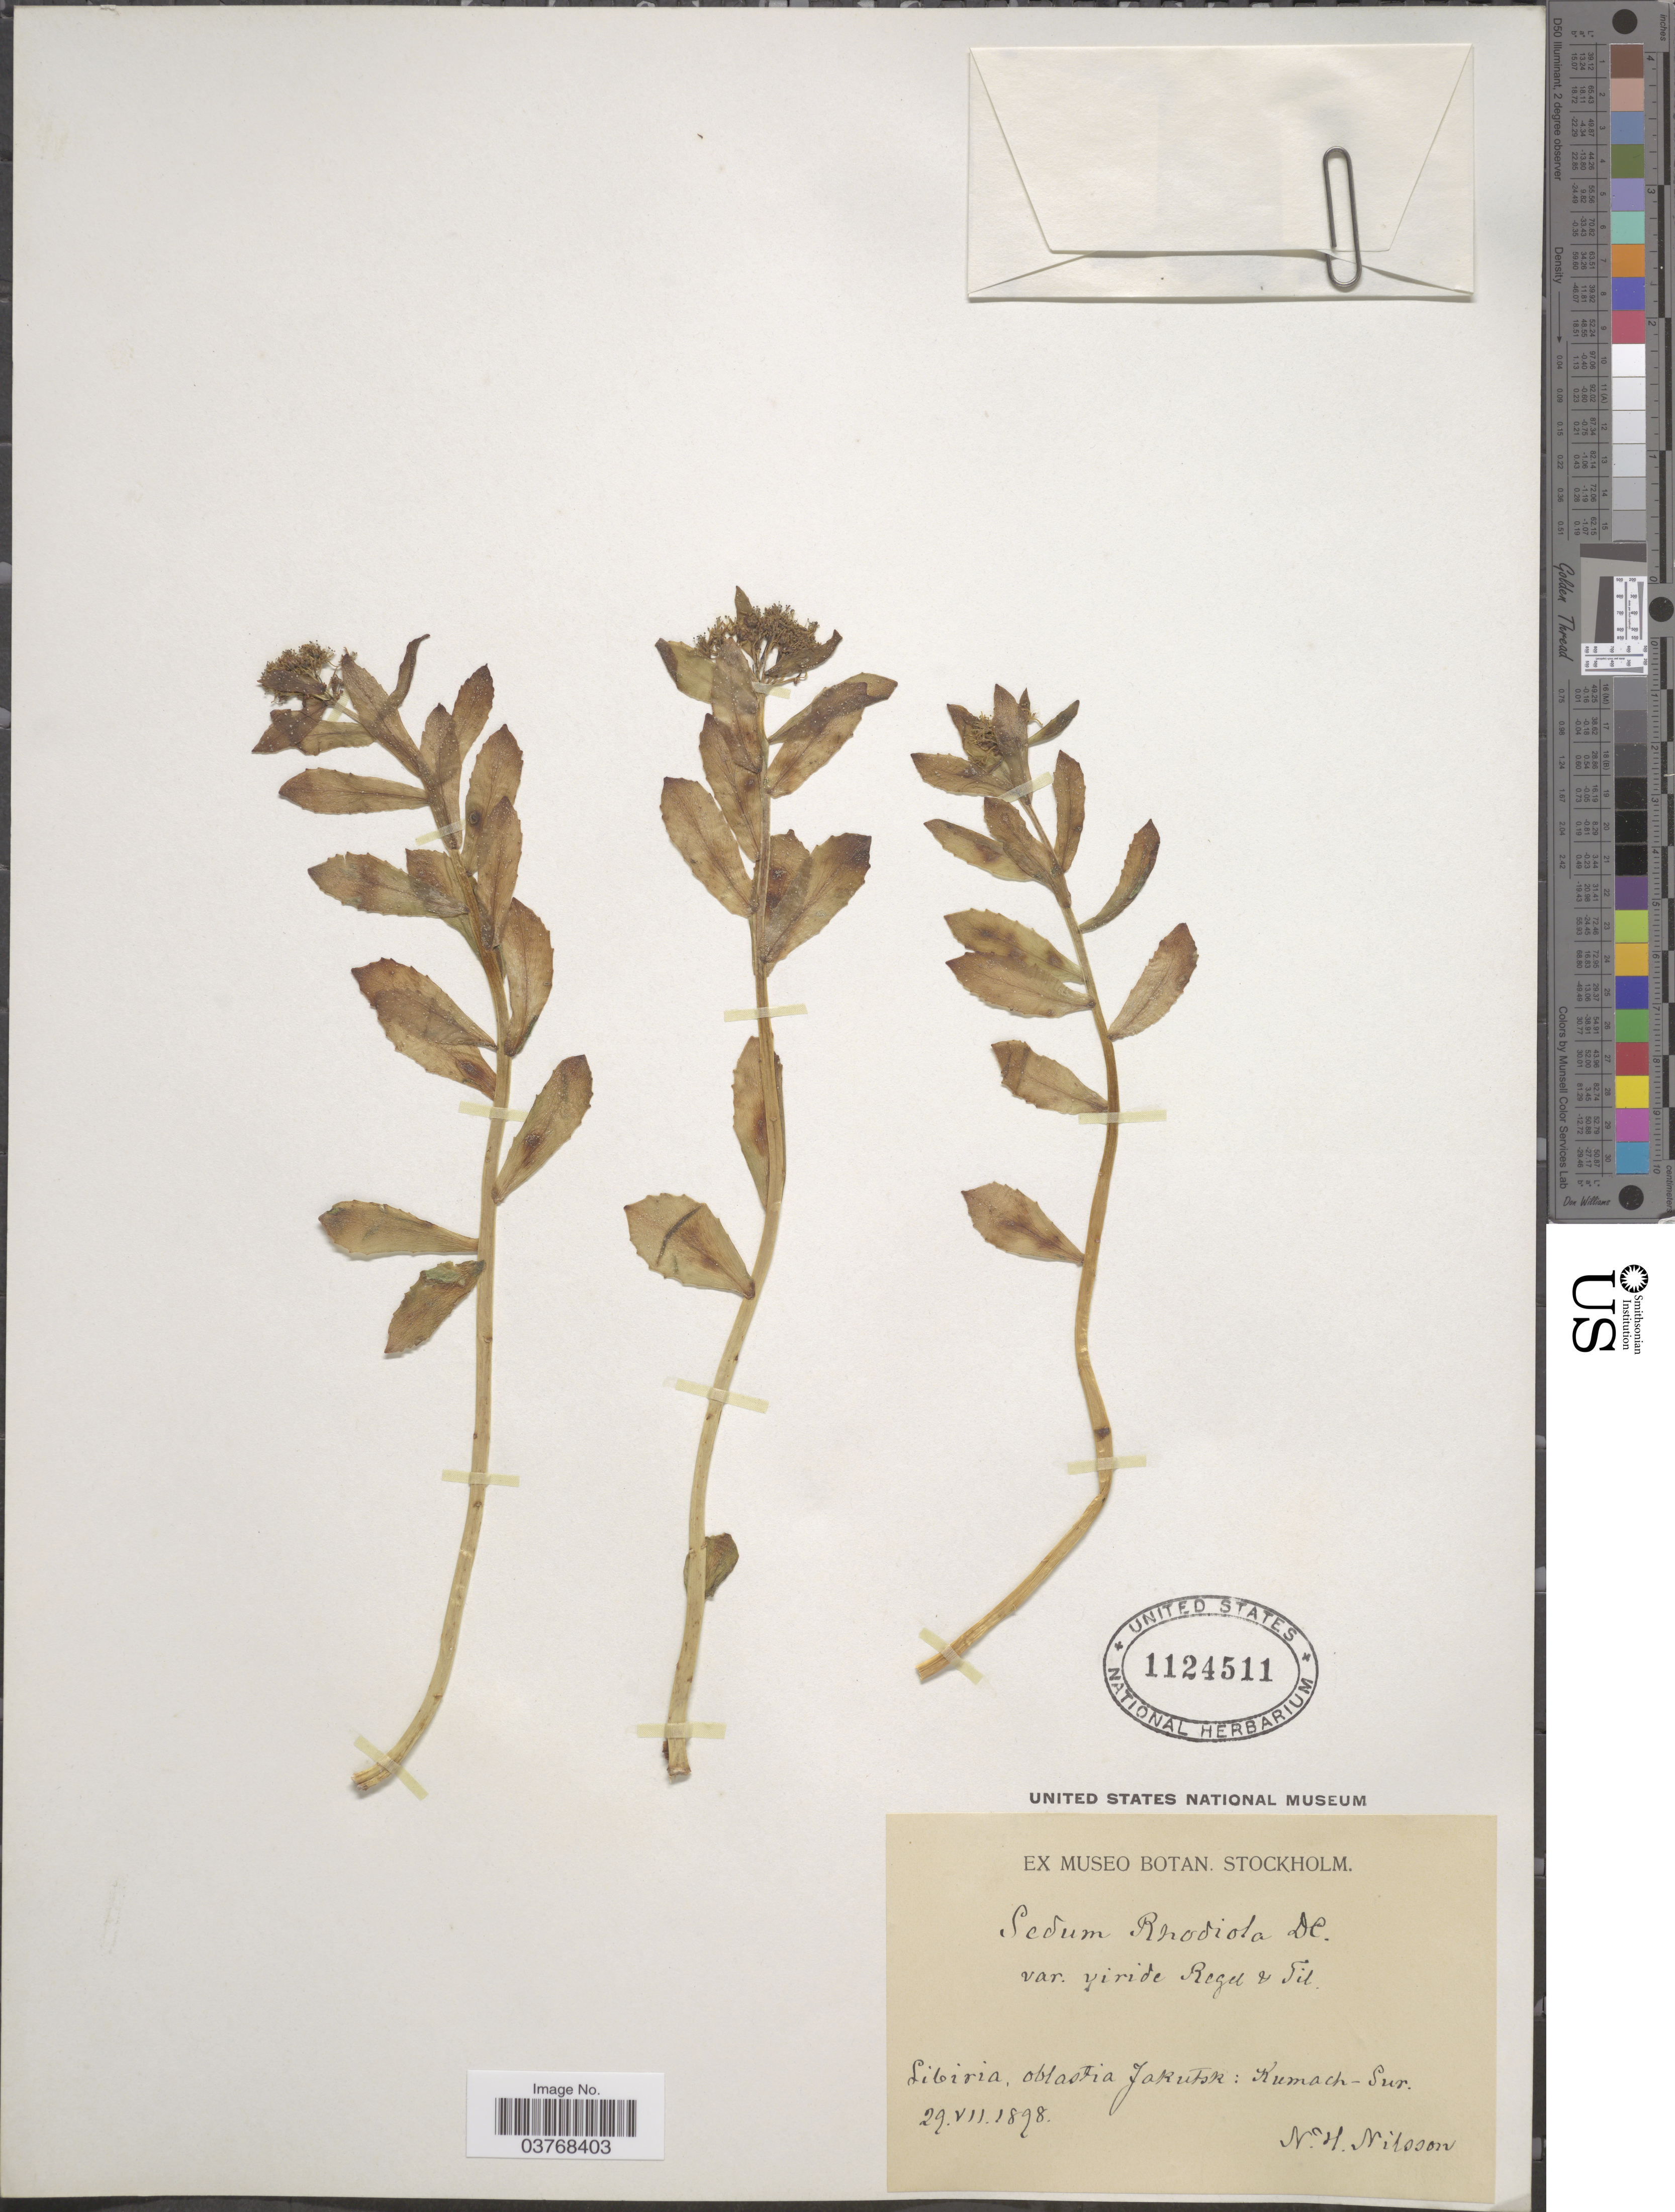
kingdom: Plantae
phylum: Tracheophyta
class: Magnoliopsida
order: Saxifragales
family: Crassulaceae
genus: Rhodiola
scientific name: Rhodiola rosea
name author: L.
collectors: N. H. Nilsson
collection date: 1898-07-29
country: Russian Federation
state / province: Sakha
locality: Sibiria, oblastia Jakutsk: Kumach-Sur.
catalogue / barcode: US 1124511